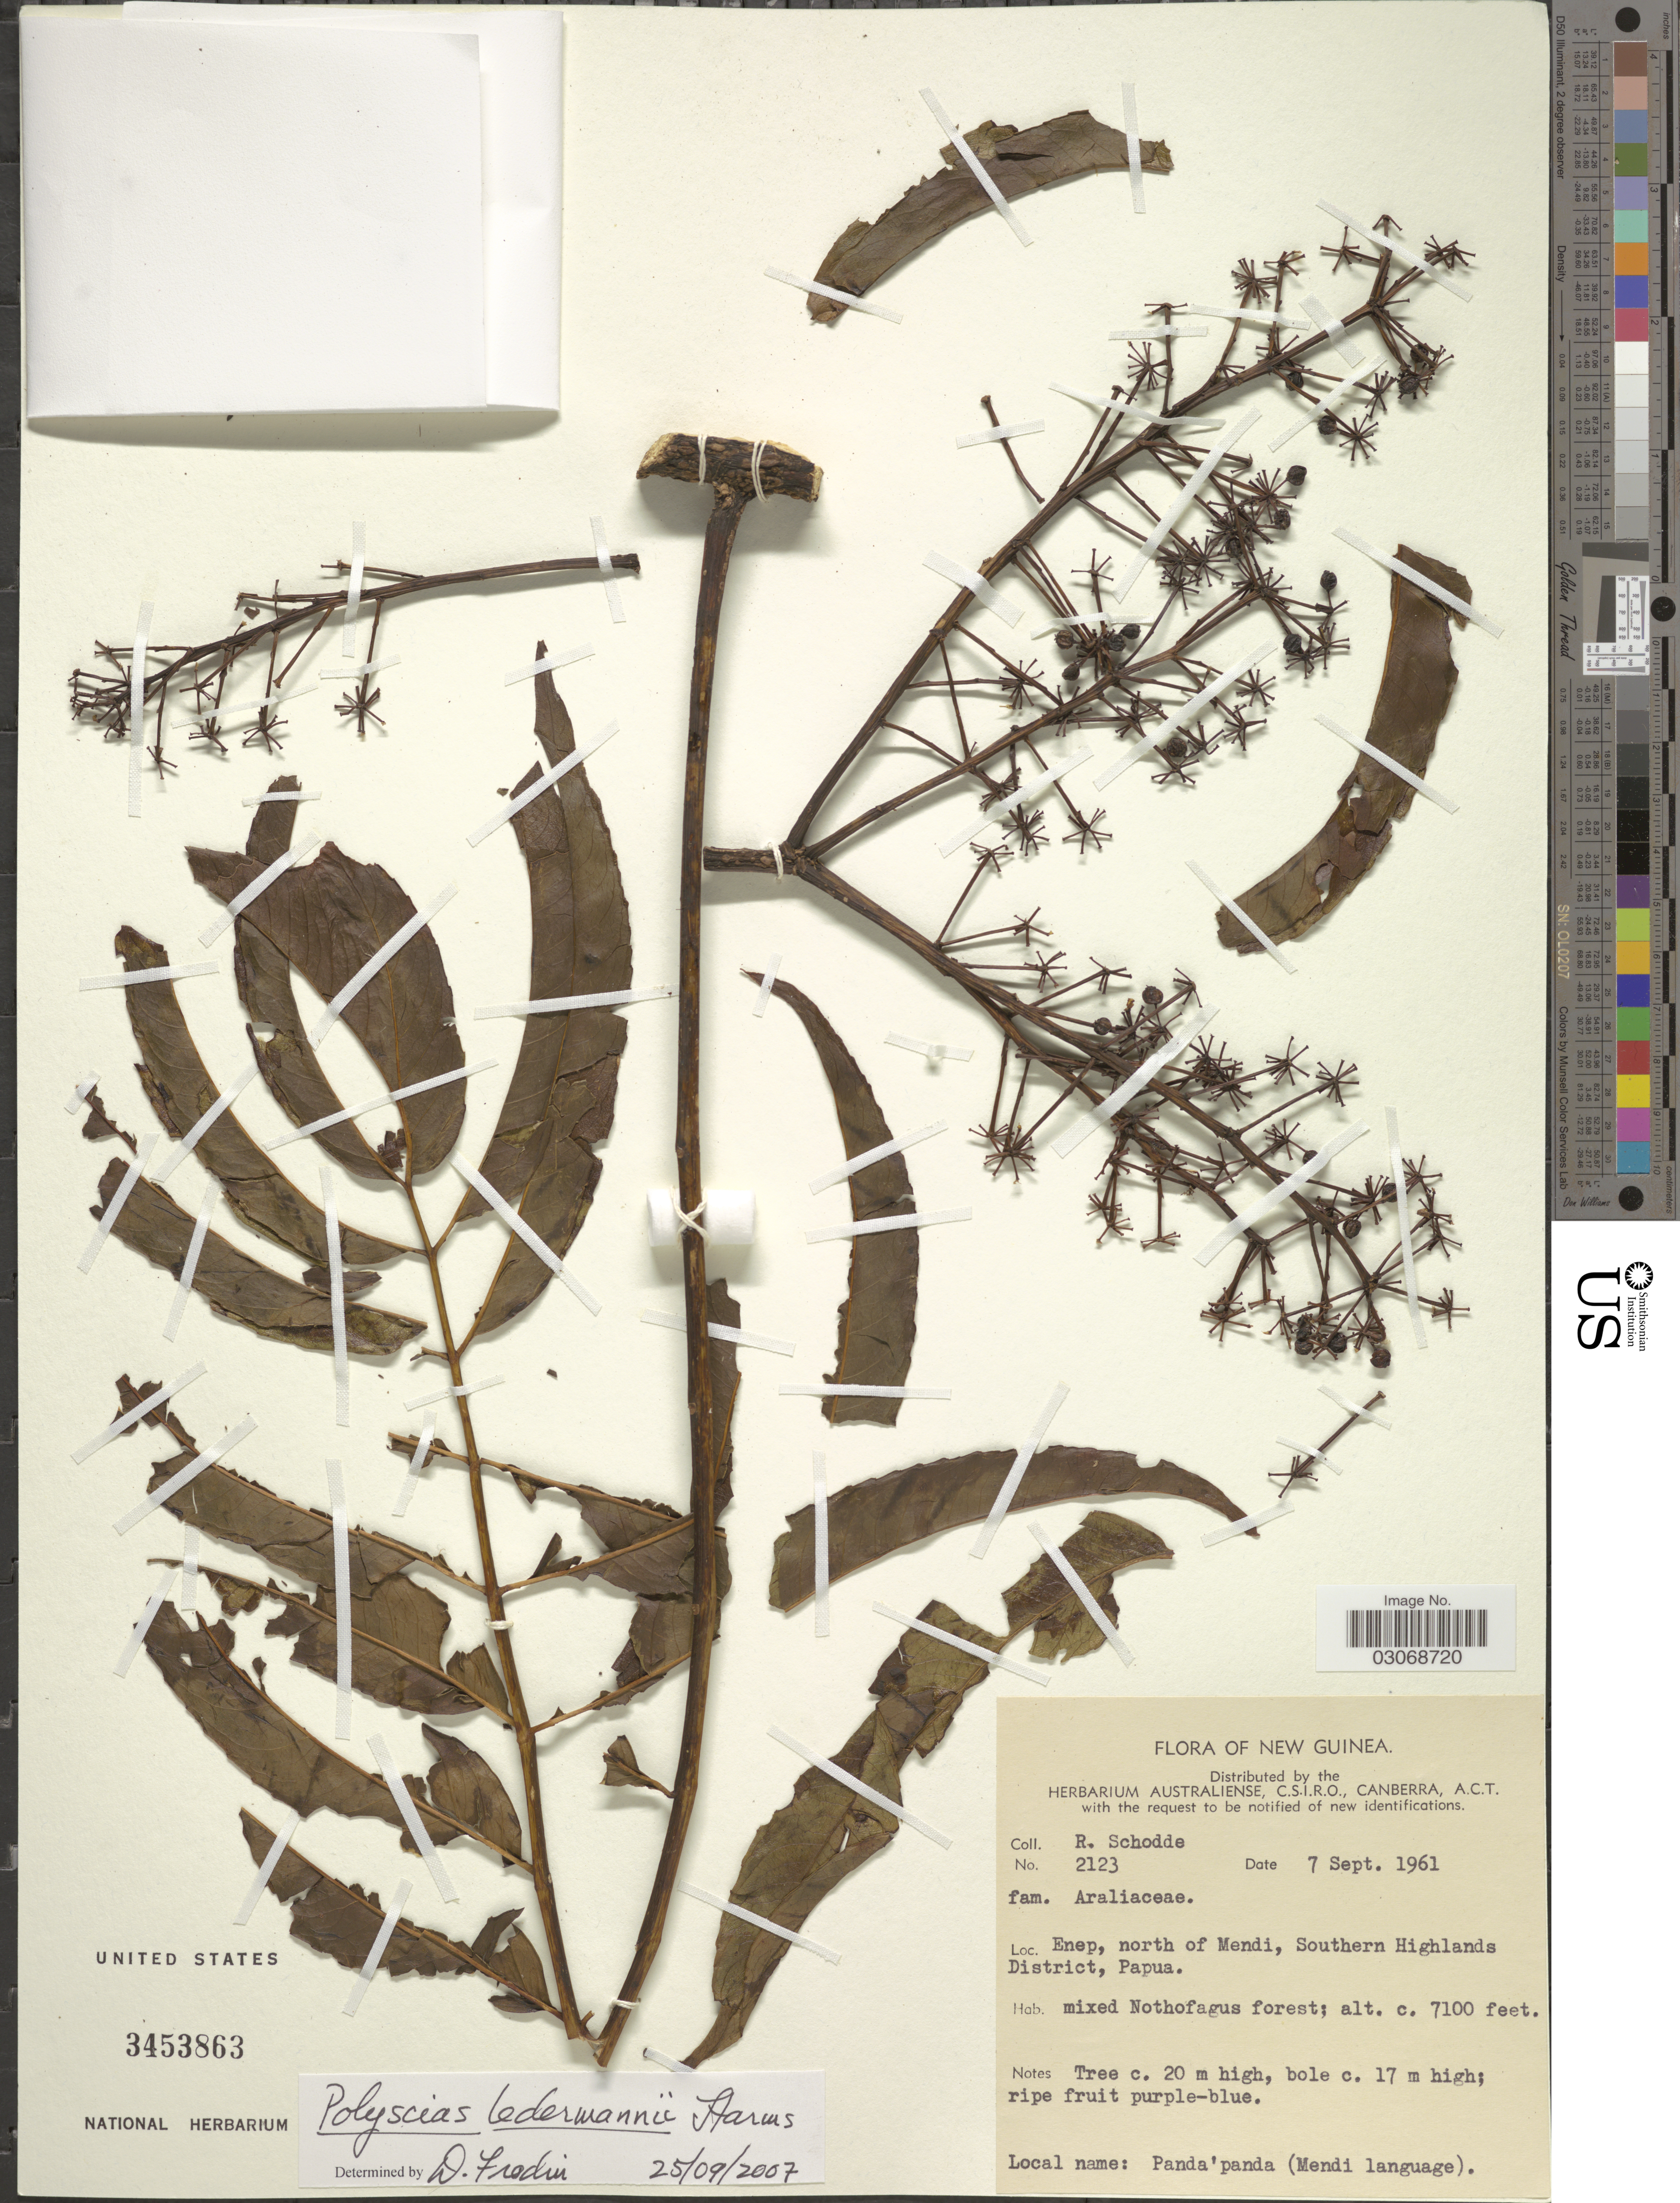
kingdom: Plantae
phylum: Tracheophyta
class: Magnoliopsida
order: Apiales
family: Araliaceae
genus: Polyscias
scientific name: Polyscias ledermannii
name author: Harms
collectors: R. Schodde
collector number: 2123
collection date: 1961-09-07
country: Papua New Guinea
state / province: Southern Highlands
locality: New Guinea, Enep, north of Mendi, Southern Highlands District, Papua.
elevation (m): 2164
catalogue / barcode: US 3453863